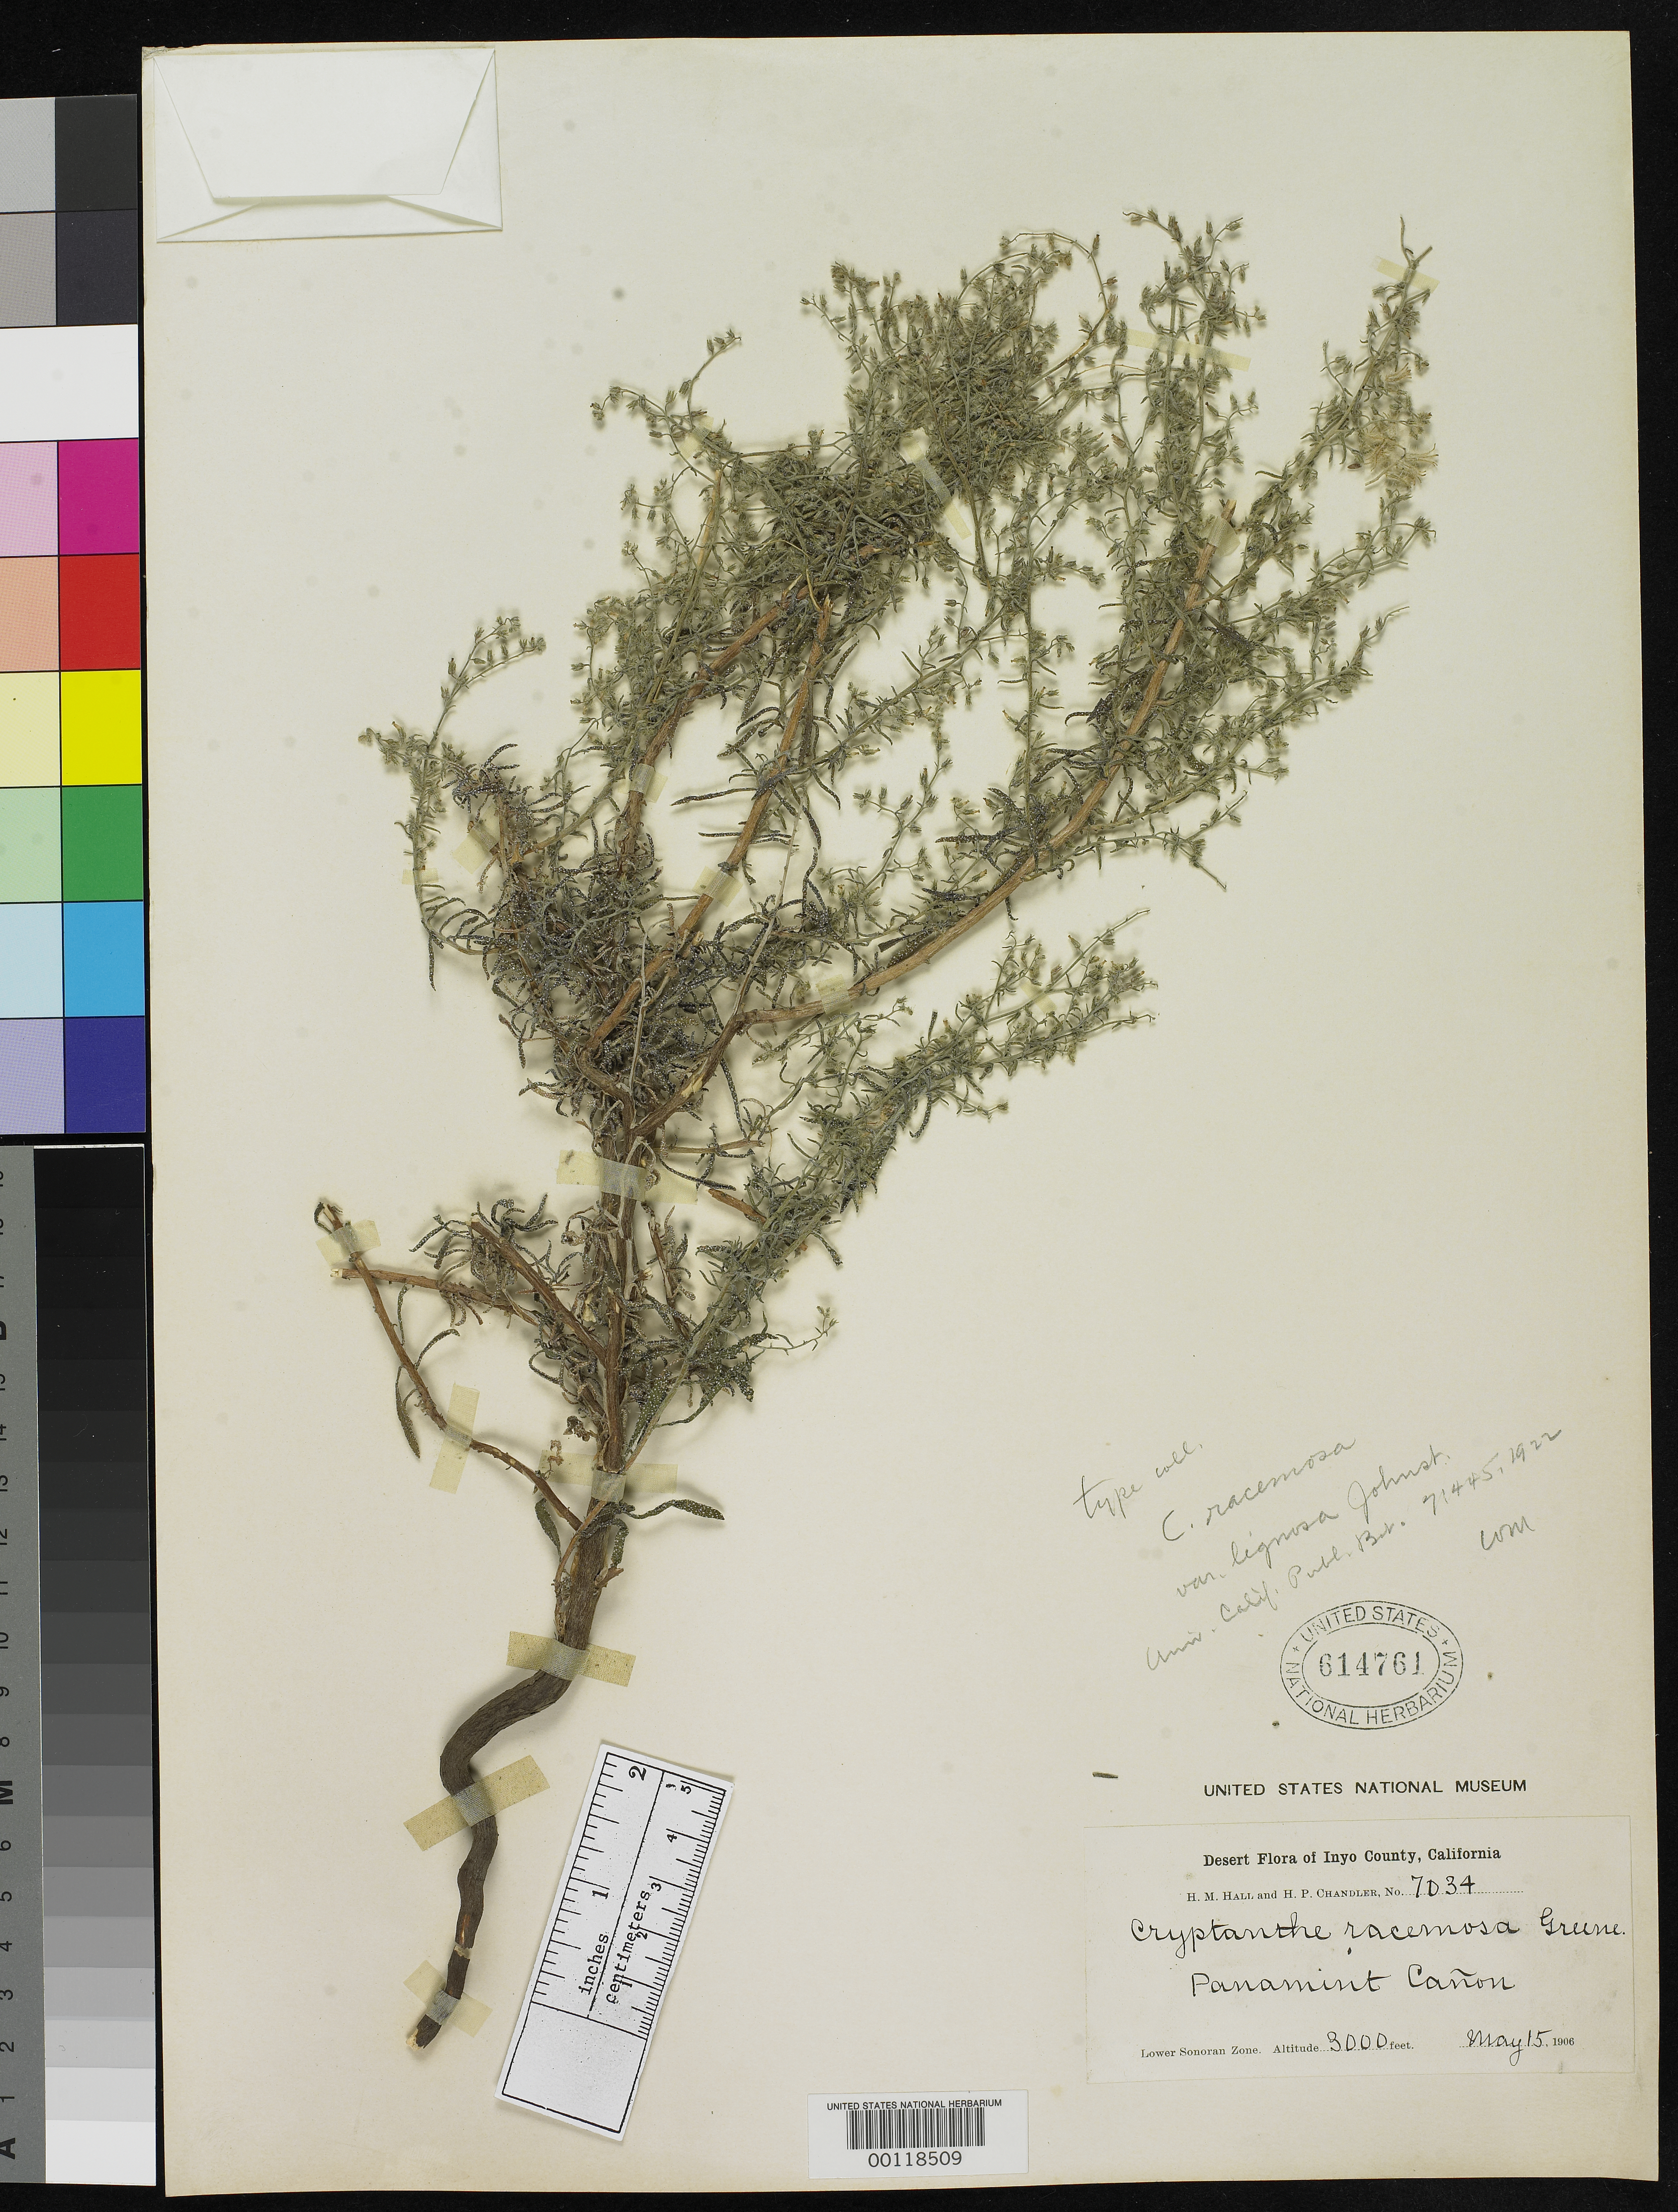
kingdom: Plantae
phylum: Tracheophyta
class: Magnoliopsida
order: Boraginales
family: Boraginaceae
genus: Cryptantha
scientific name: Cryptantha racemosa var. lignosa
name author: I.M. Johnst.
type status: Type Collection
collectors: H. M. Hall & H. Chandler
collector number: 7034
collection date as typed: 15 May 1906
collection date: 1906-05-15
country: United States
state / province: California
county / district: Inyo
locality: Panamint Canyon; alt. 3000 ft.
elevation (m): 914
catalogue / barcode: US 614761